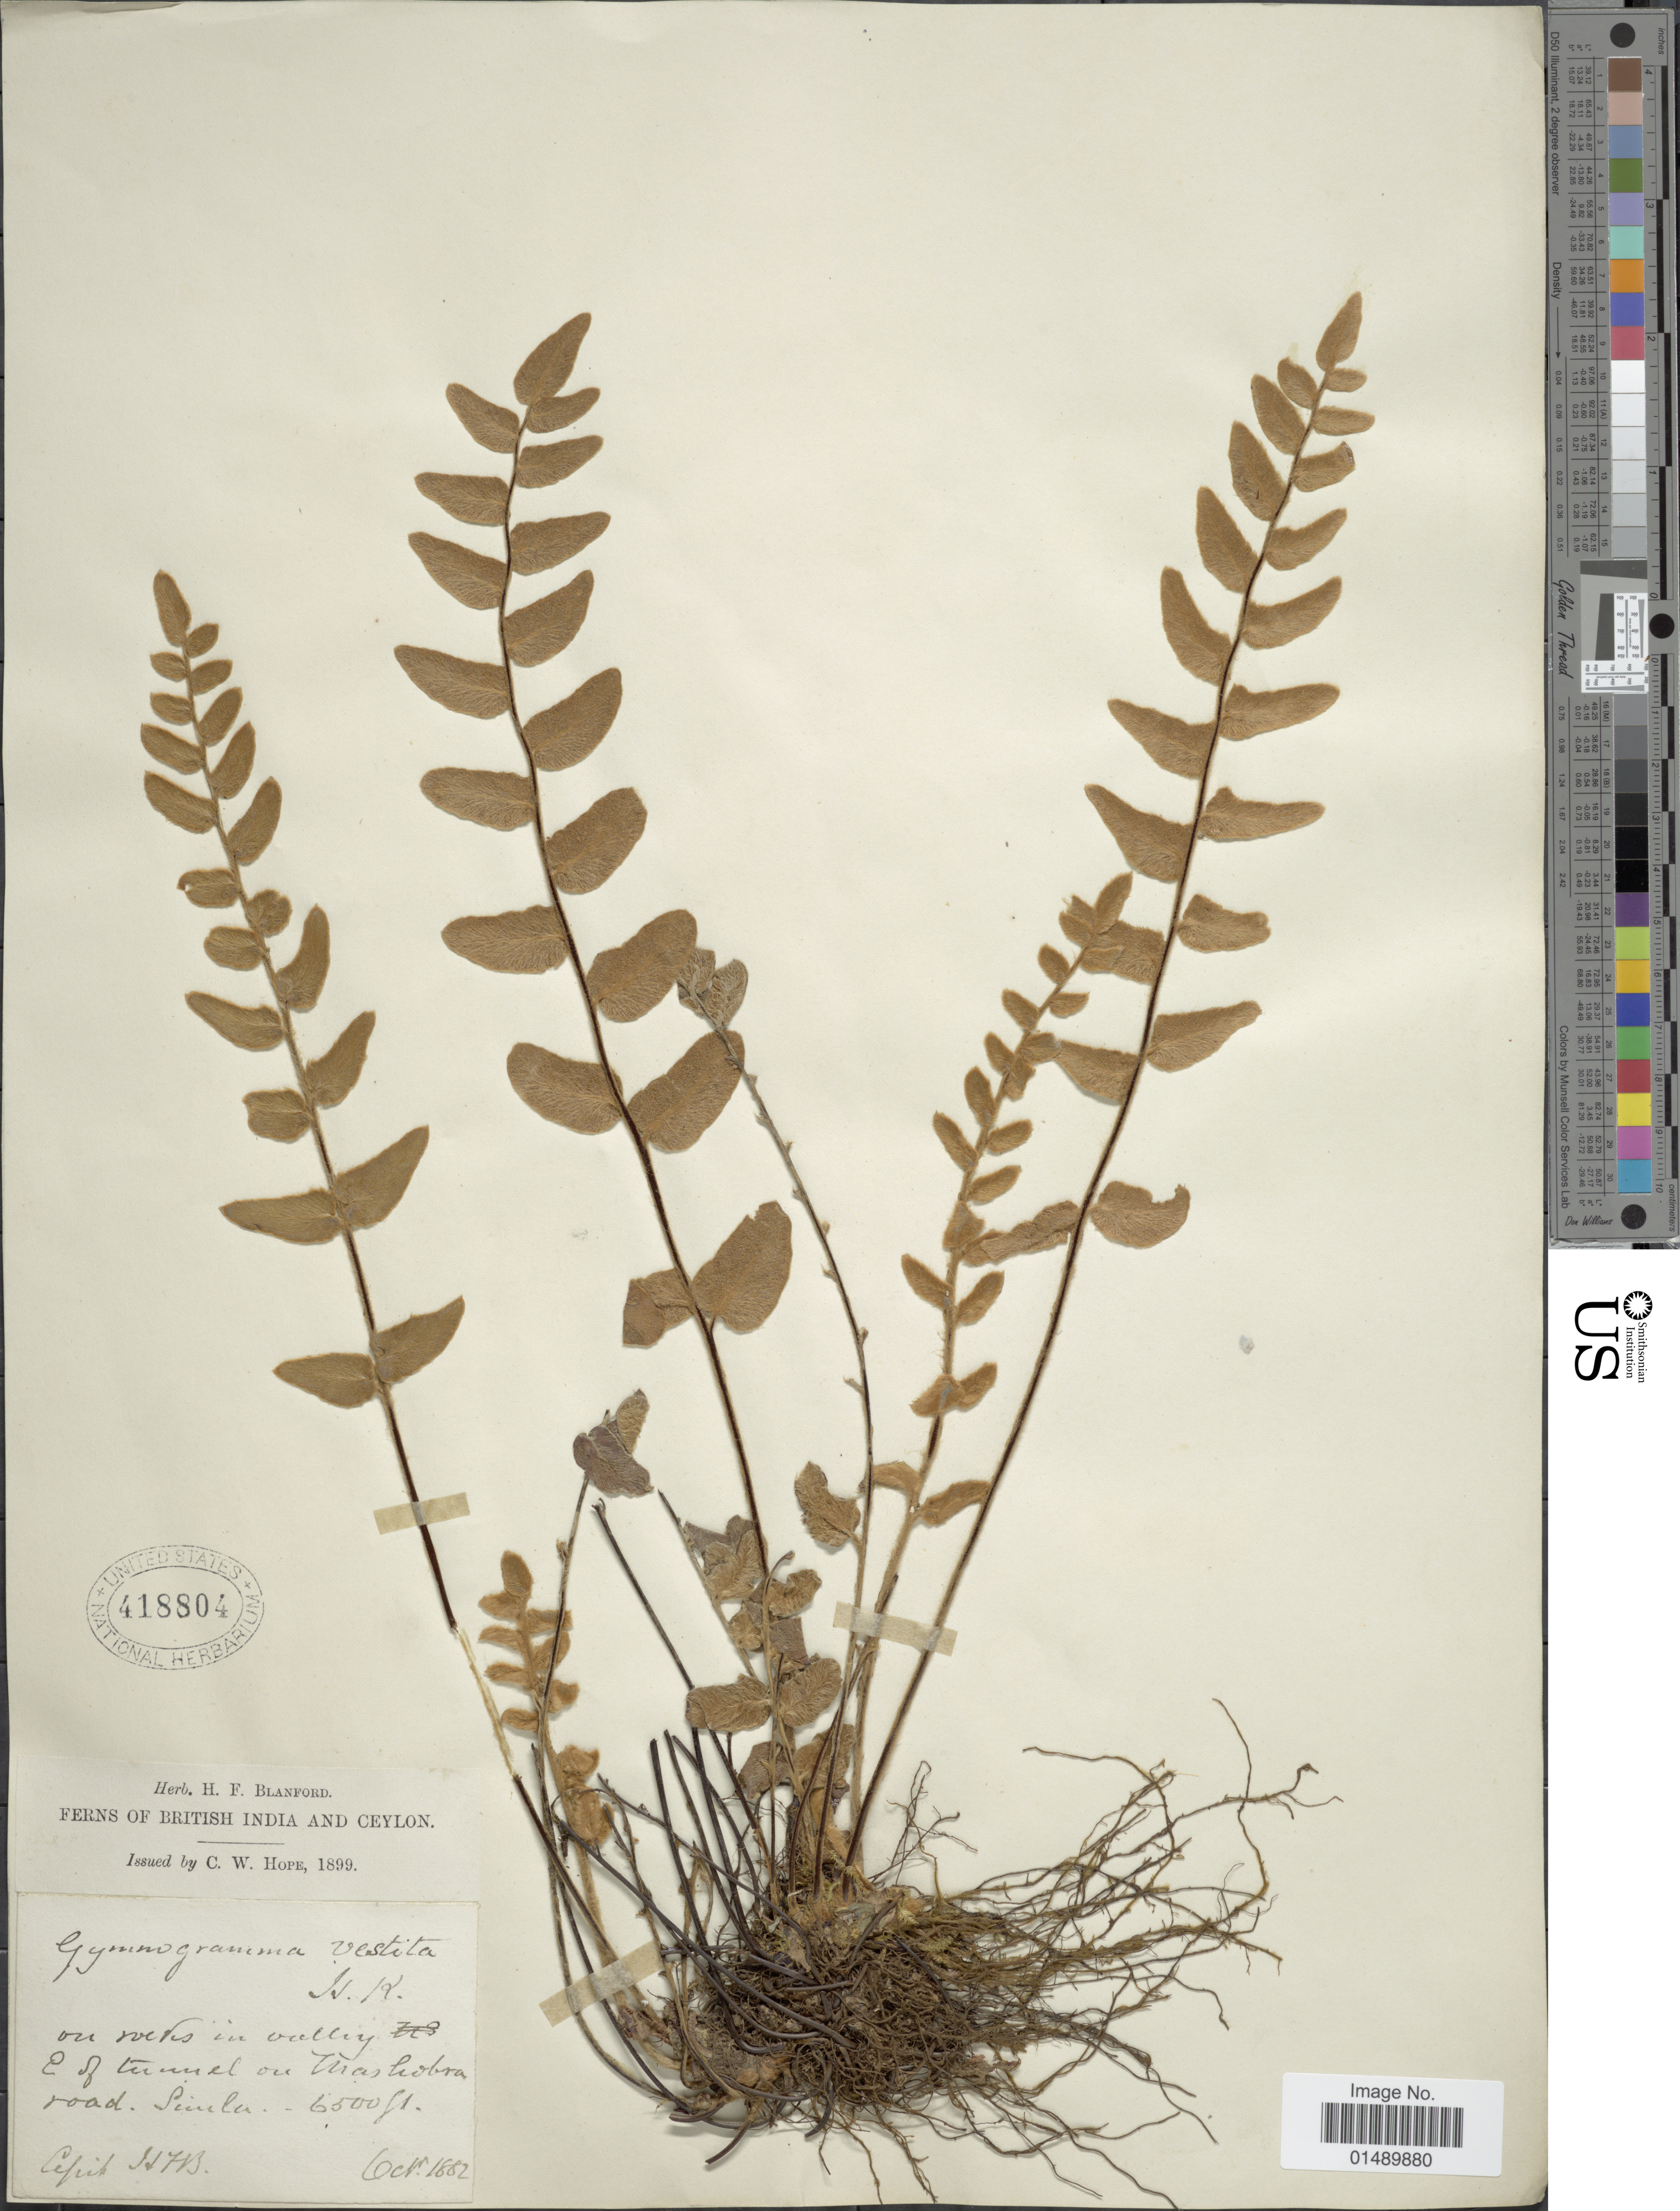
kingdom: Plantae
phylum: Tracheophyta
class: Polypodiopsida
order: Polypodiales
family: Pteridaceae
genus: Paragymnopteris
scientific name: Paragymnopteris vestita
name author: (Wall. ex C. Presl) K.H. Shing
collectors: H. Blanford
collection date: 1882-10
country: India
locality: E of tunnel on Mashobra road. Simla.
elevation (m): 1981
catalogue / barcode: US 418804